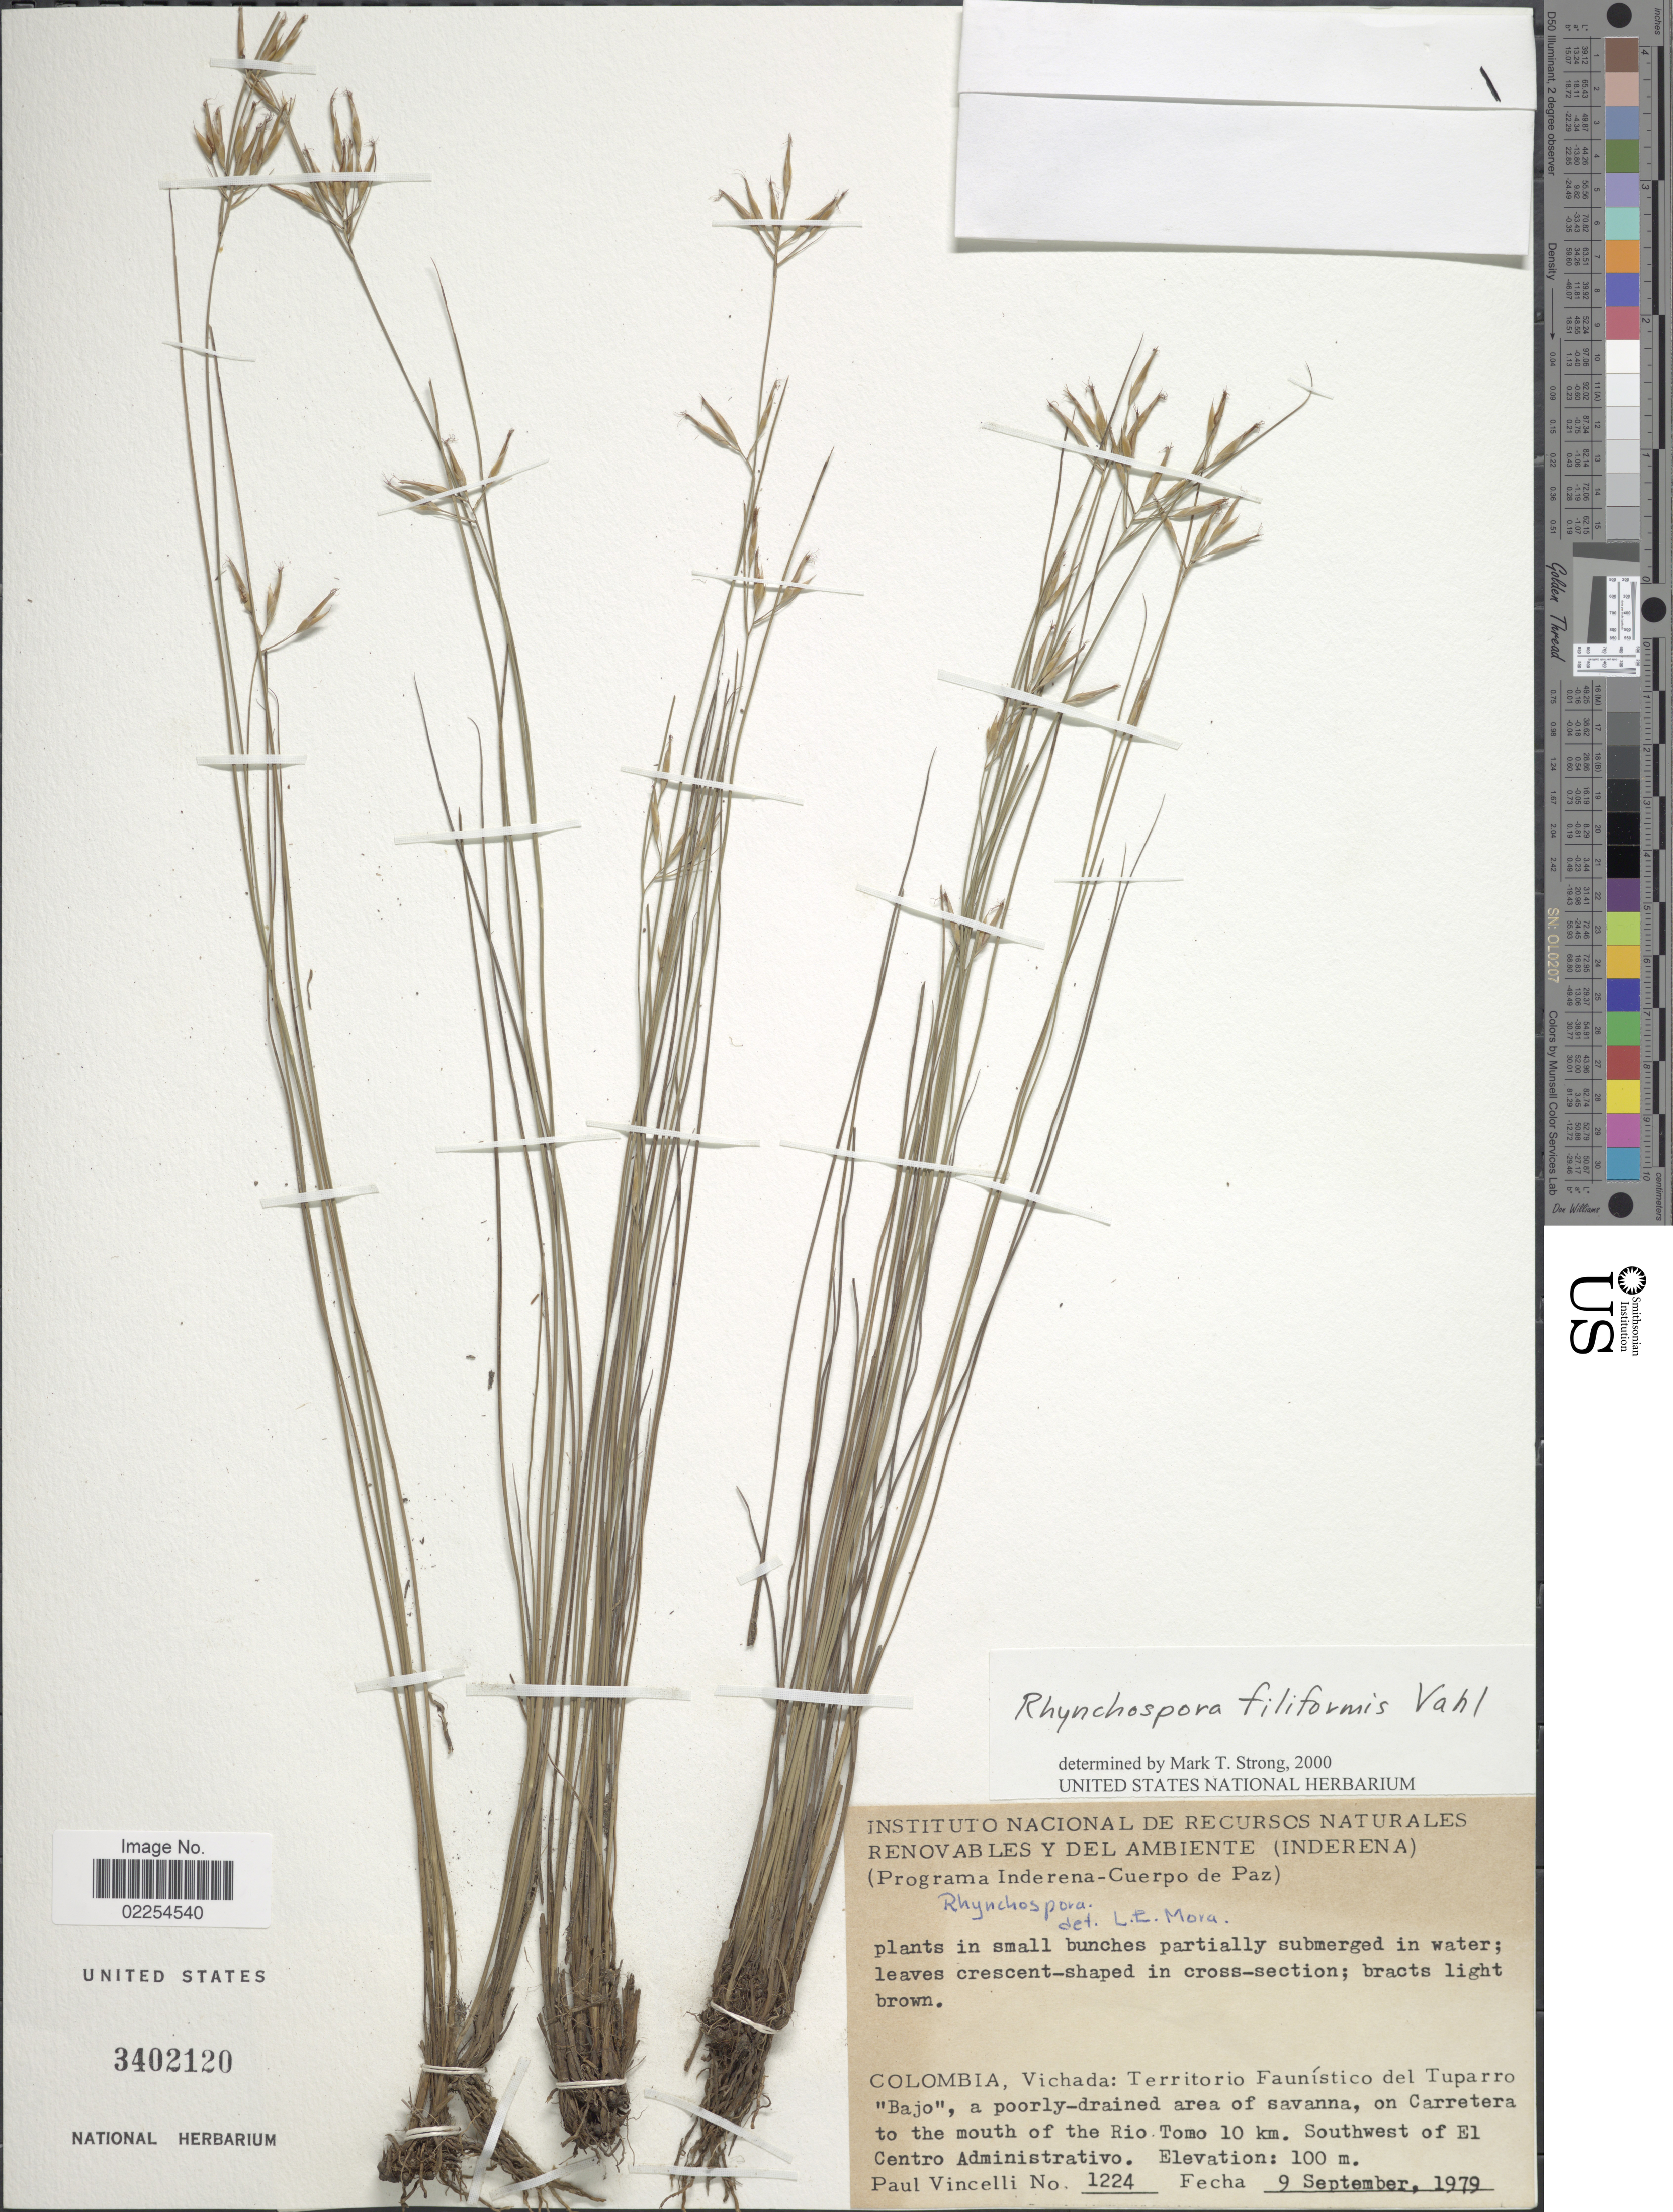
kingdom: Plantae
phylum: Tracheophyta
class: Liliopsida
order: Poales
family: Cyperaceae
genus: Rhynchospora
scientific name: Rhynchospora sp.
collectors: P. Vincelli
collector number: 1224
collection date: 1979-09-09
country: Colombia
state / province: Vichada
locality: Territorio Faunístico del Tuparro 'Bajo', a poorly-drained area of savnna, on Carretera to the mouth of the Rio Tomo 10 km. Southwest of El Centro Administrativo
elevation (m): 100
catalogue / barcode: US 3402120